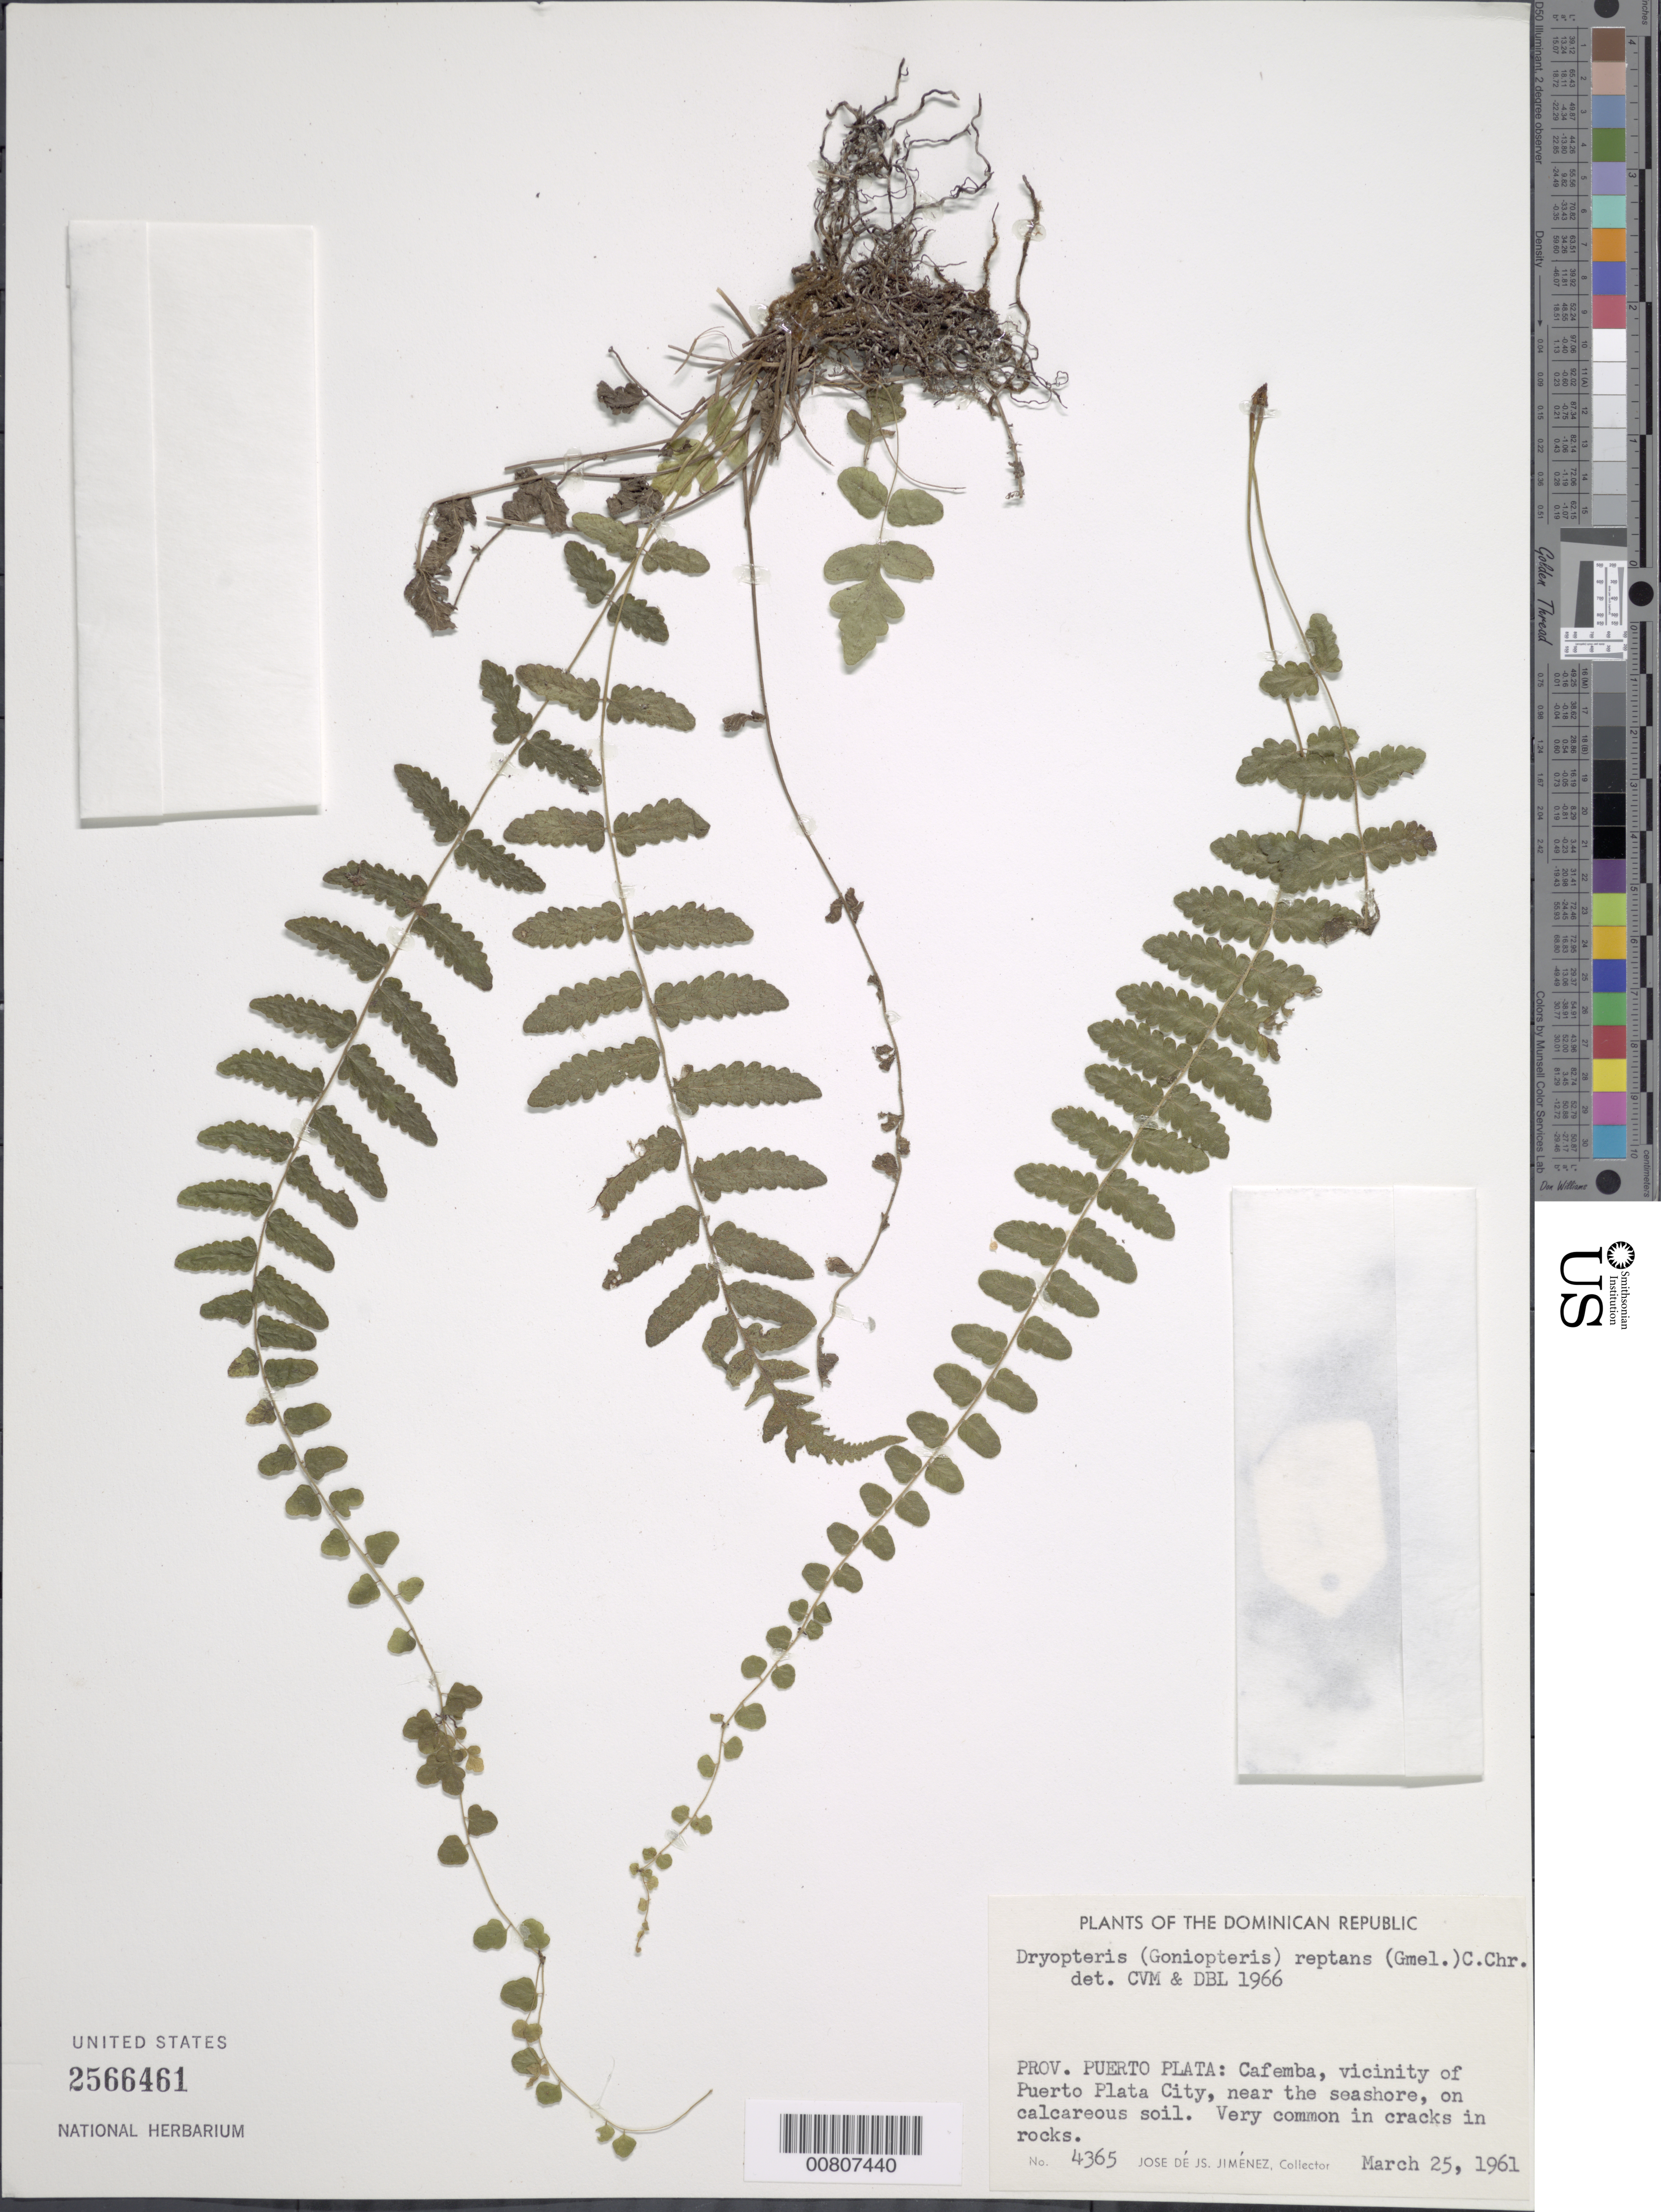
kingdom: Plantae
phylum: Tracheophyta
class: Polypodiopsida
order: Polypodiales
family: Thelypteridaceae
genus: Goniopteris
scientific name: Goniopteris reptans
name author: (J.F. Gmel.) C. Presl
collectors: J. J. Jiménez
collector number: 4365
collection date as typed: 25 Mar 1961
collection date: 1961-03-25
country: Dominican Republic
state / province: Puerto Plata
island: Hispaniola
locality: Cafemba, vicinityof Puerto Plata City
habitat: Near seashore on calcareous soil; in cracks of rocks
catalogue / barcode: US 2566461